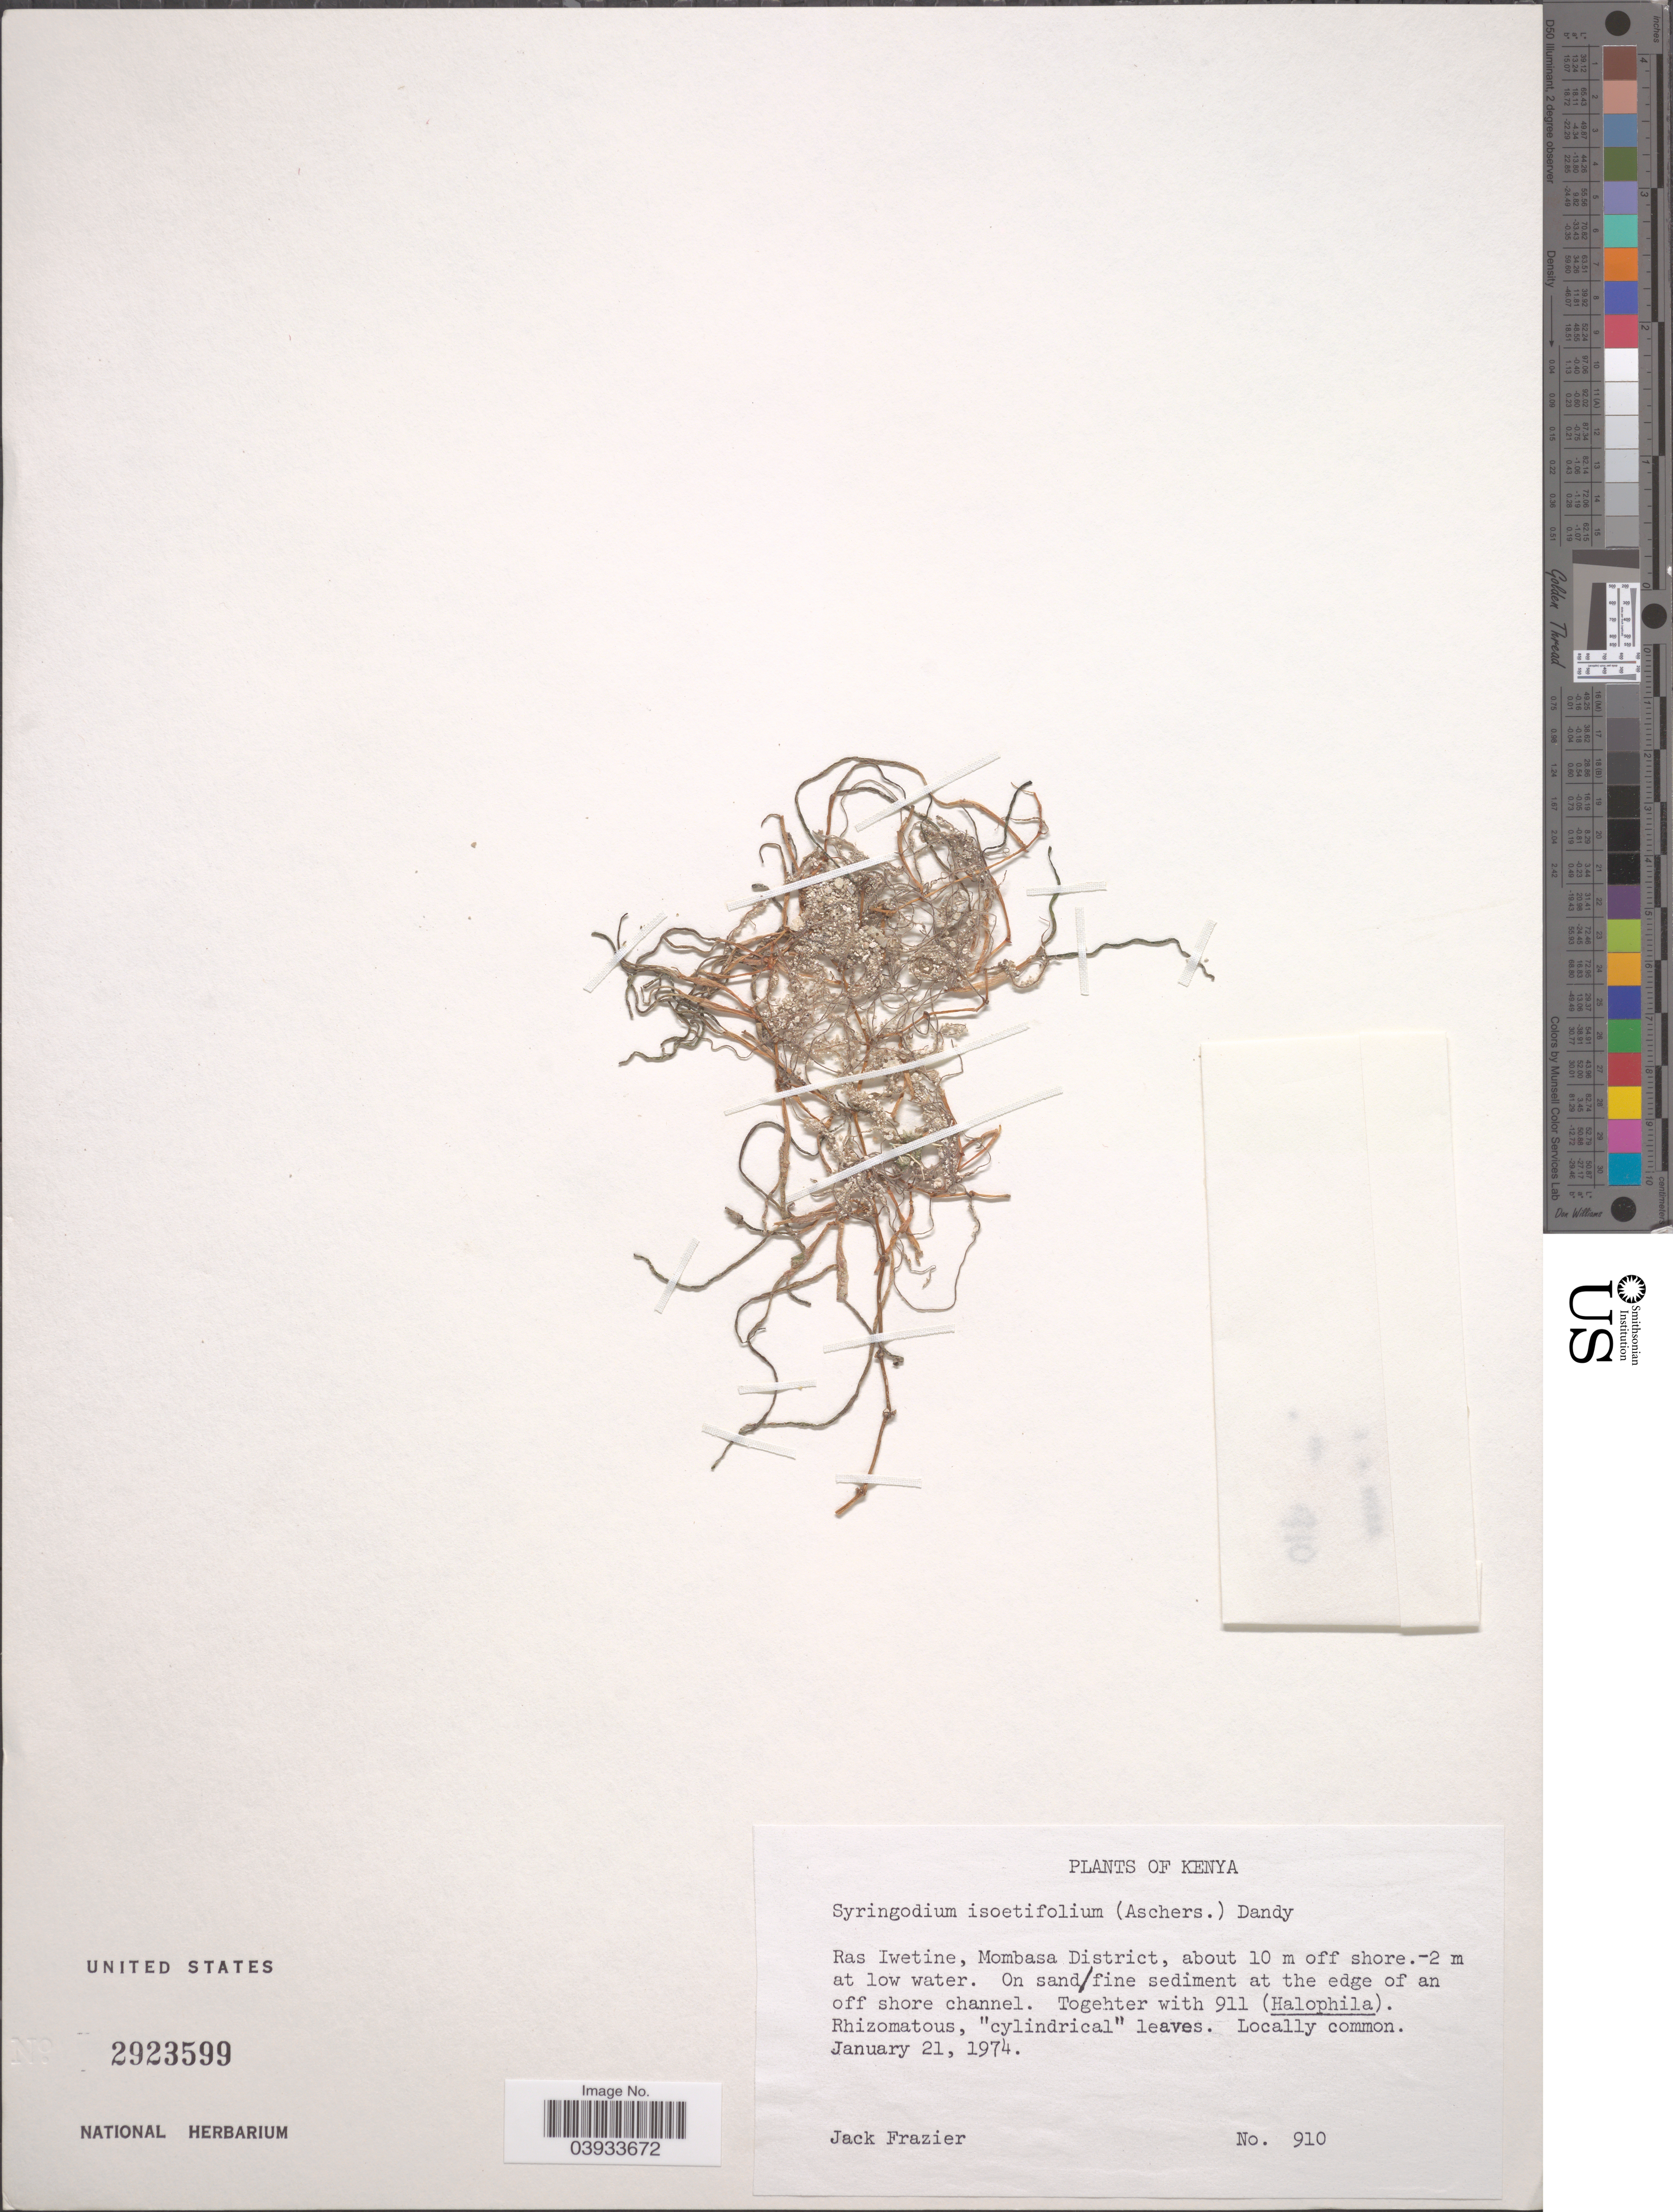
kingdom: Plantae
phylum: Tracheophyta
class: Liliopsida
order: Alismatales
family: Cymodoceaceae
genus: Syringodium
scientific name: Syringodium sp.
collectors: J. Frazier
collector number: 910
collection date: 1974-01-21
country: Kenya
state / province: Mombasa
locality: Ras Iwetine, Mombasa District.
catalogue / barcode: US 2923599